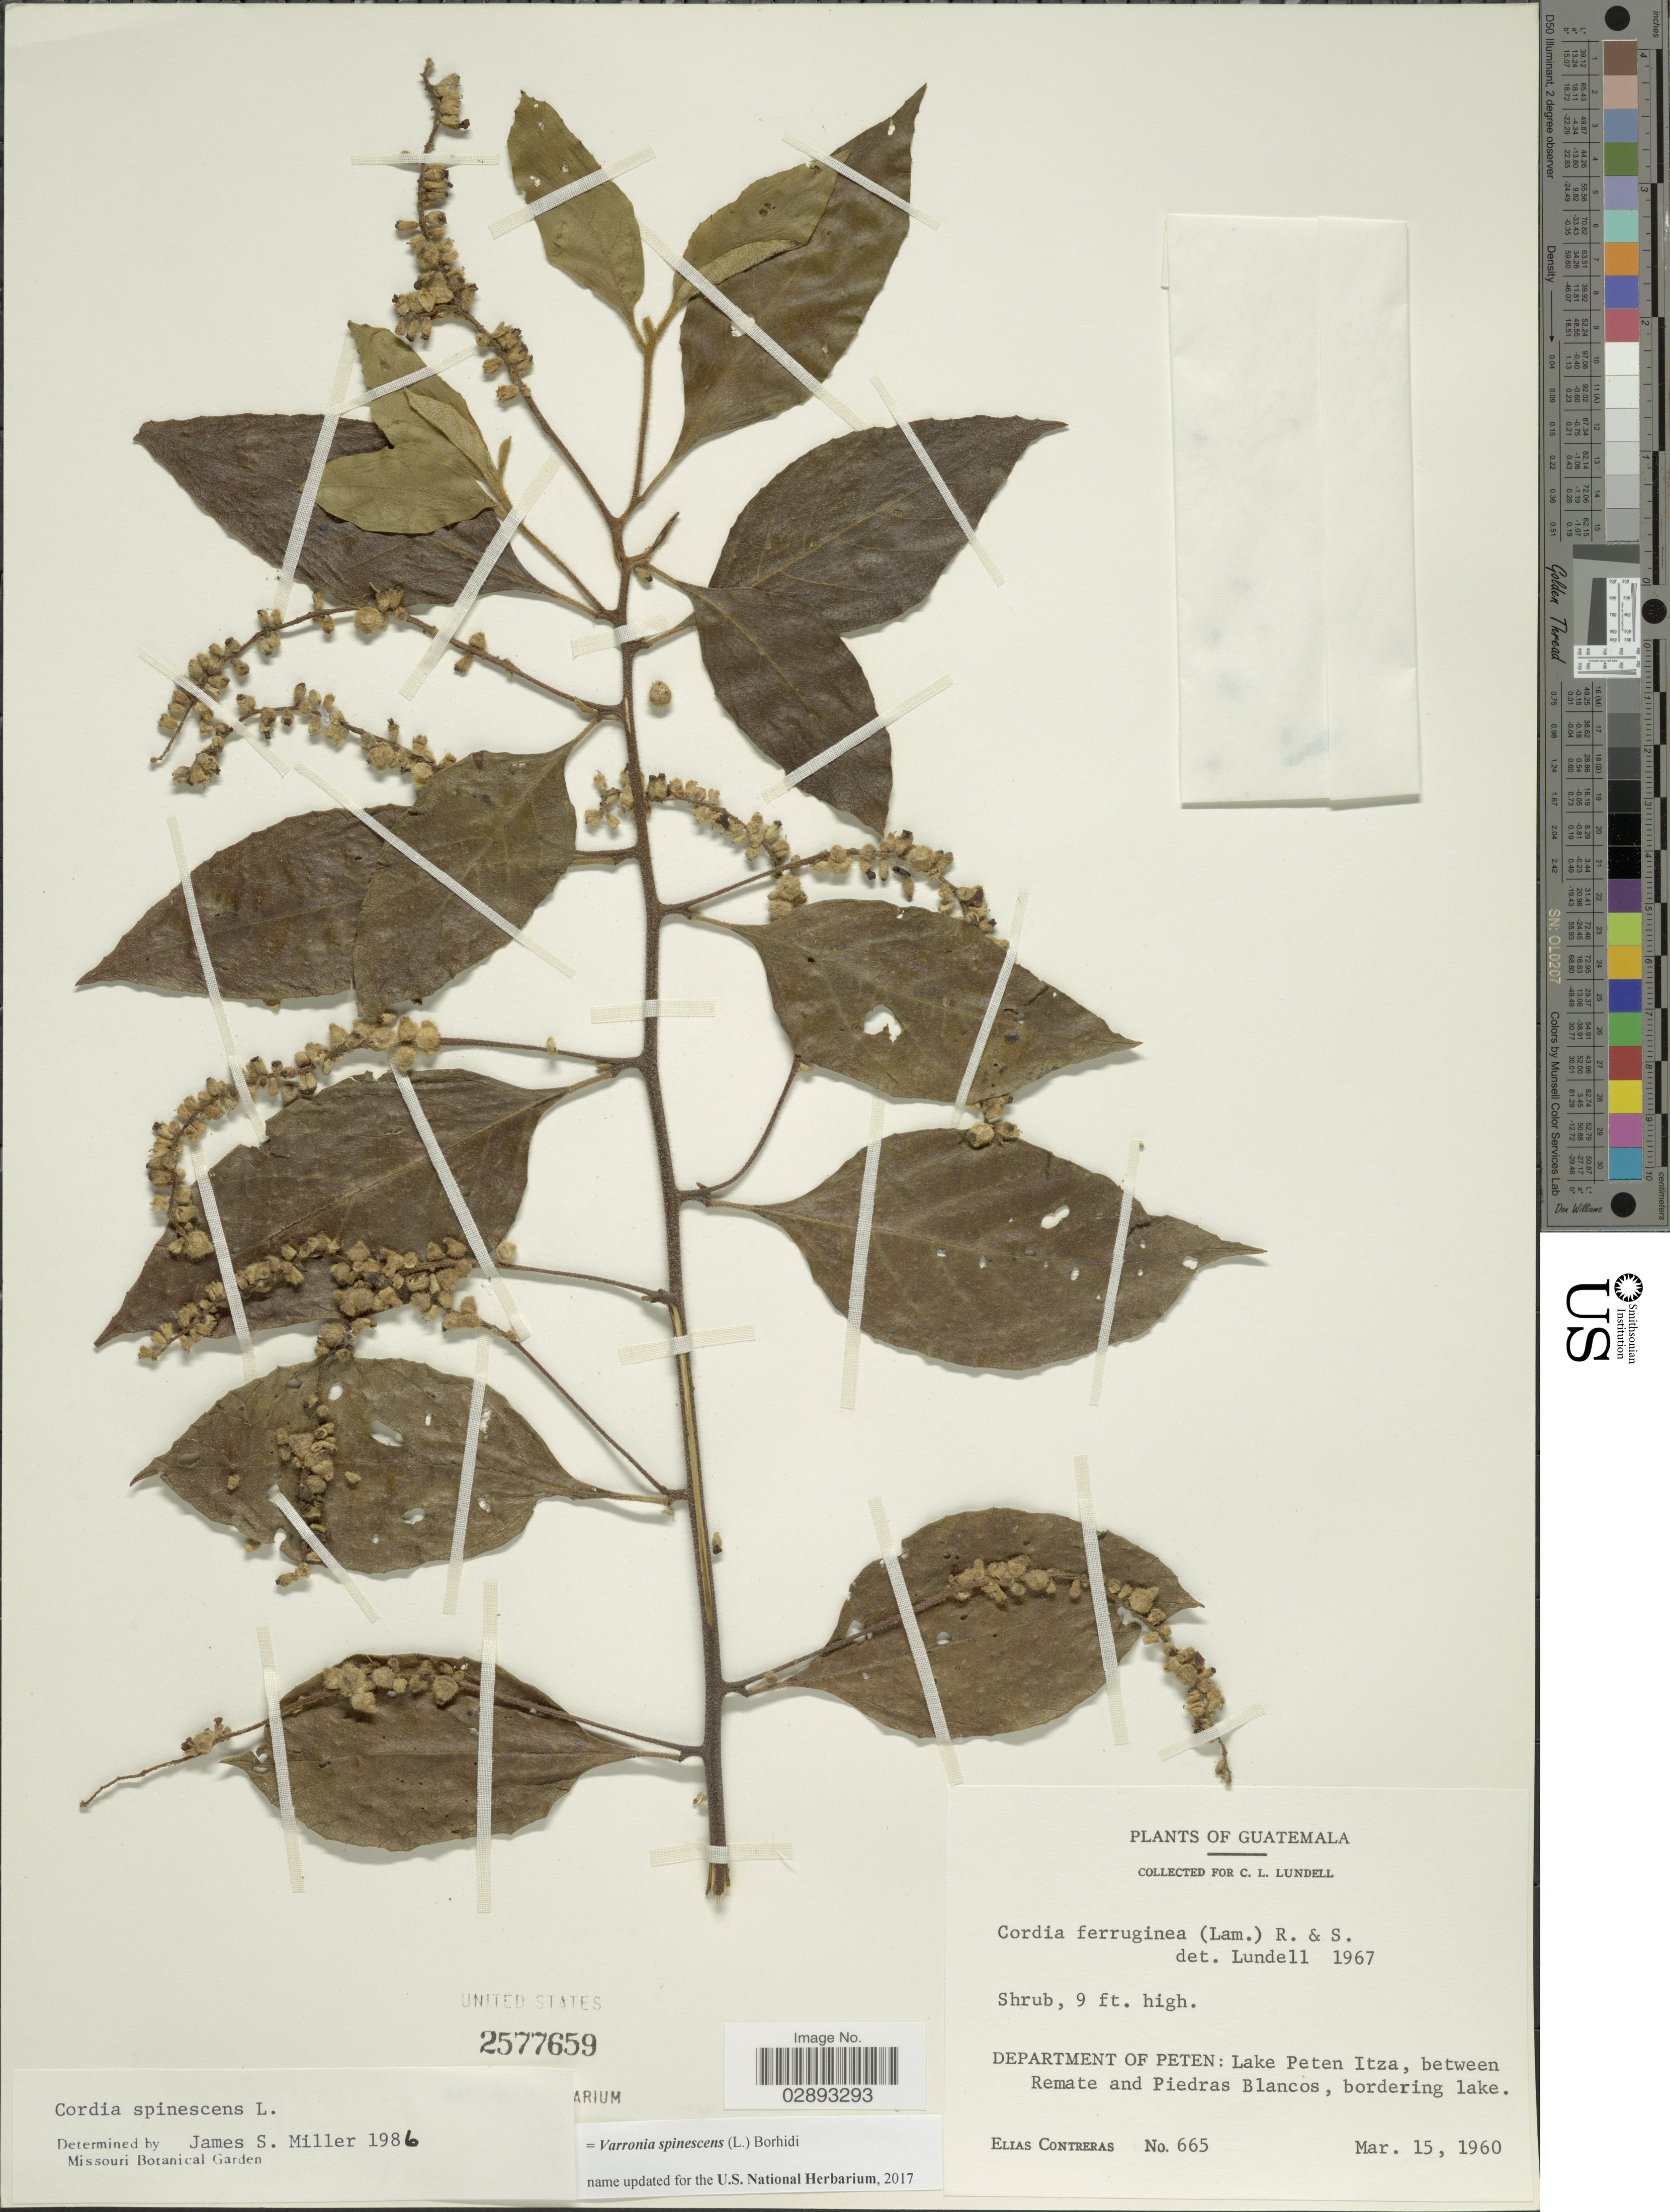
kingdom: Plantae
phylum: Tracheophyta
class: Magnoliopsida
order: Boraginales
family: Cordiaceae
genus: Varronia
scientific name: Varronia spinescens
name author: (L.) Borhidi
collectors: E. Contreras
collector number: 665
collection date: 1960-03-15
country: Guatemala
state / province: El Petén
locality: Department of Peten: Lake Peten Itza, between Remate and Piedras Blancos, bordering lake.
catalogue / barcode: US 2577659